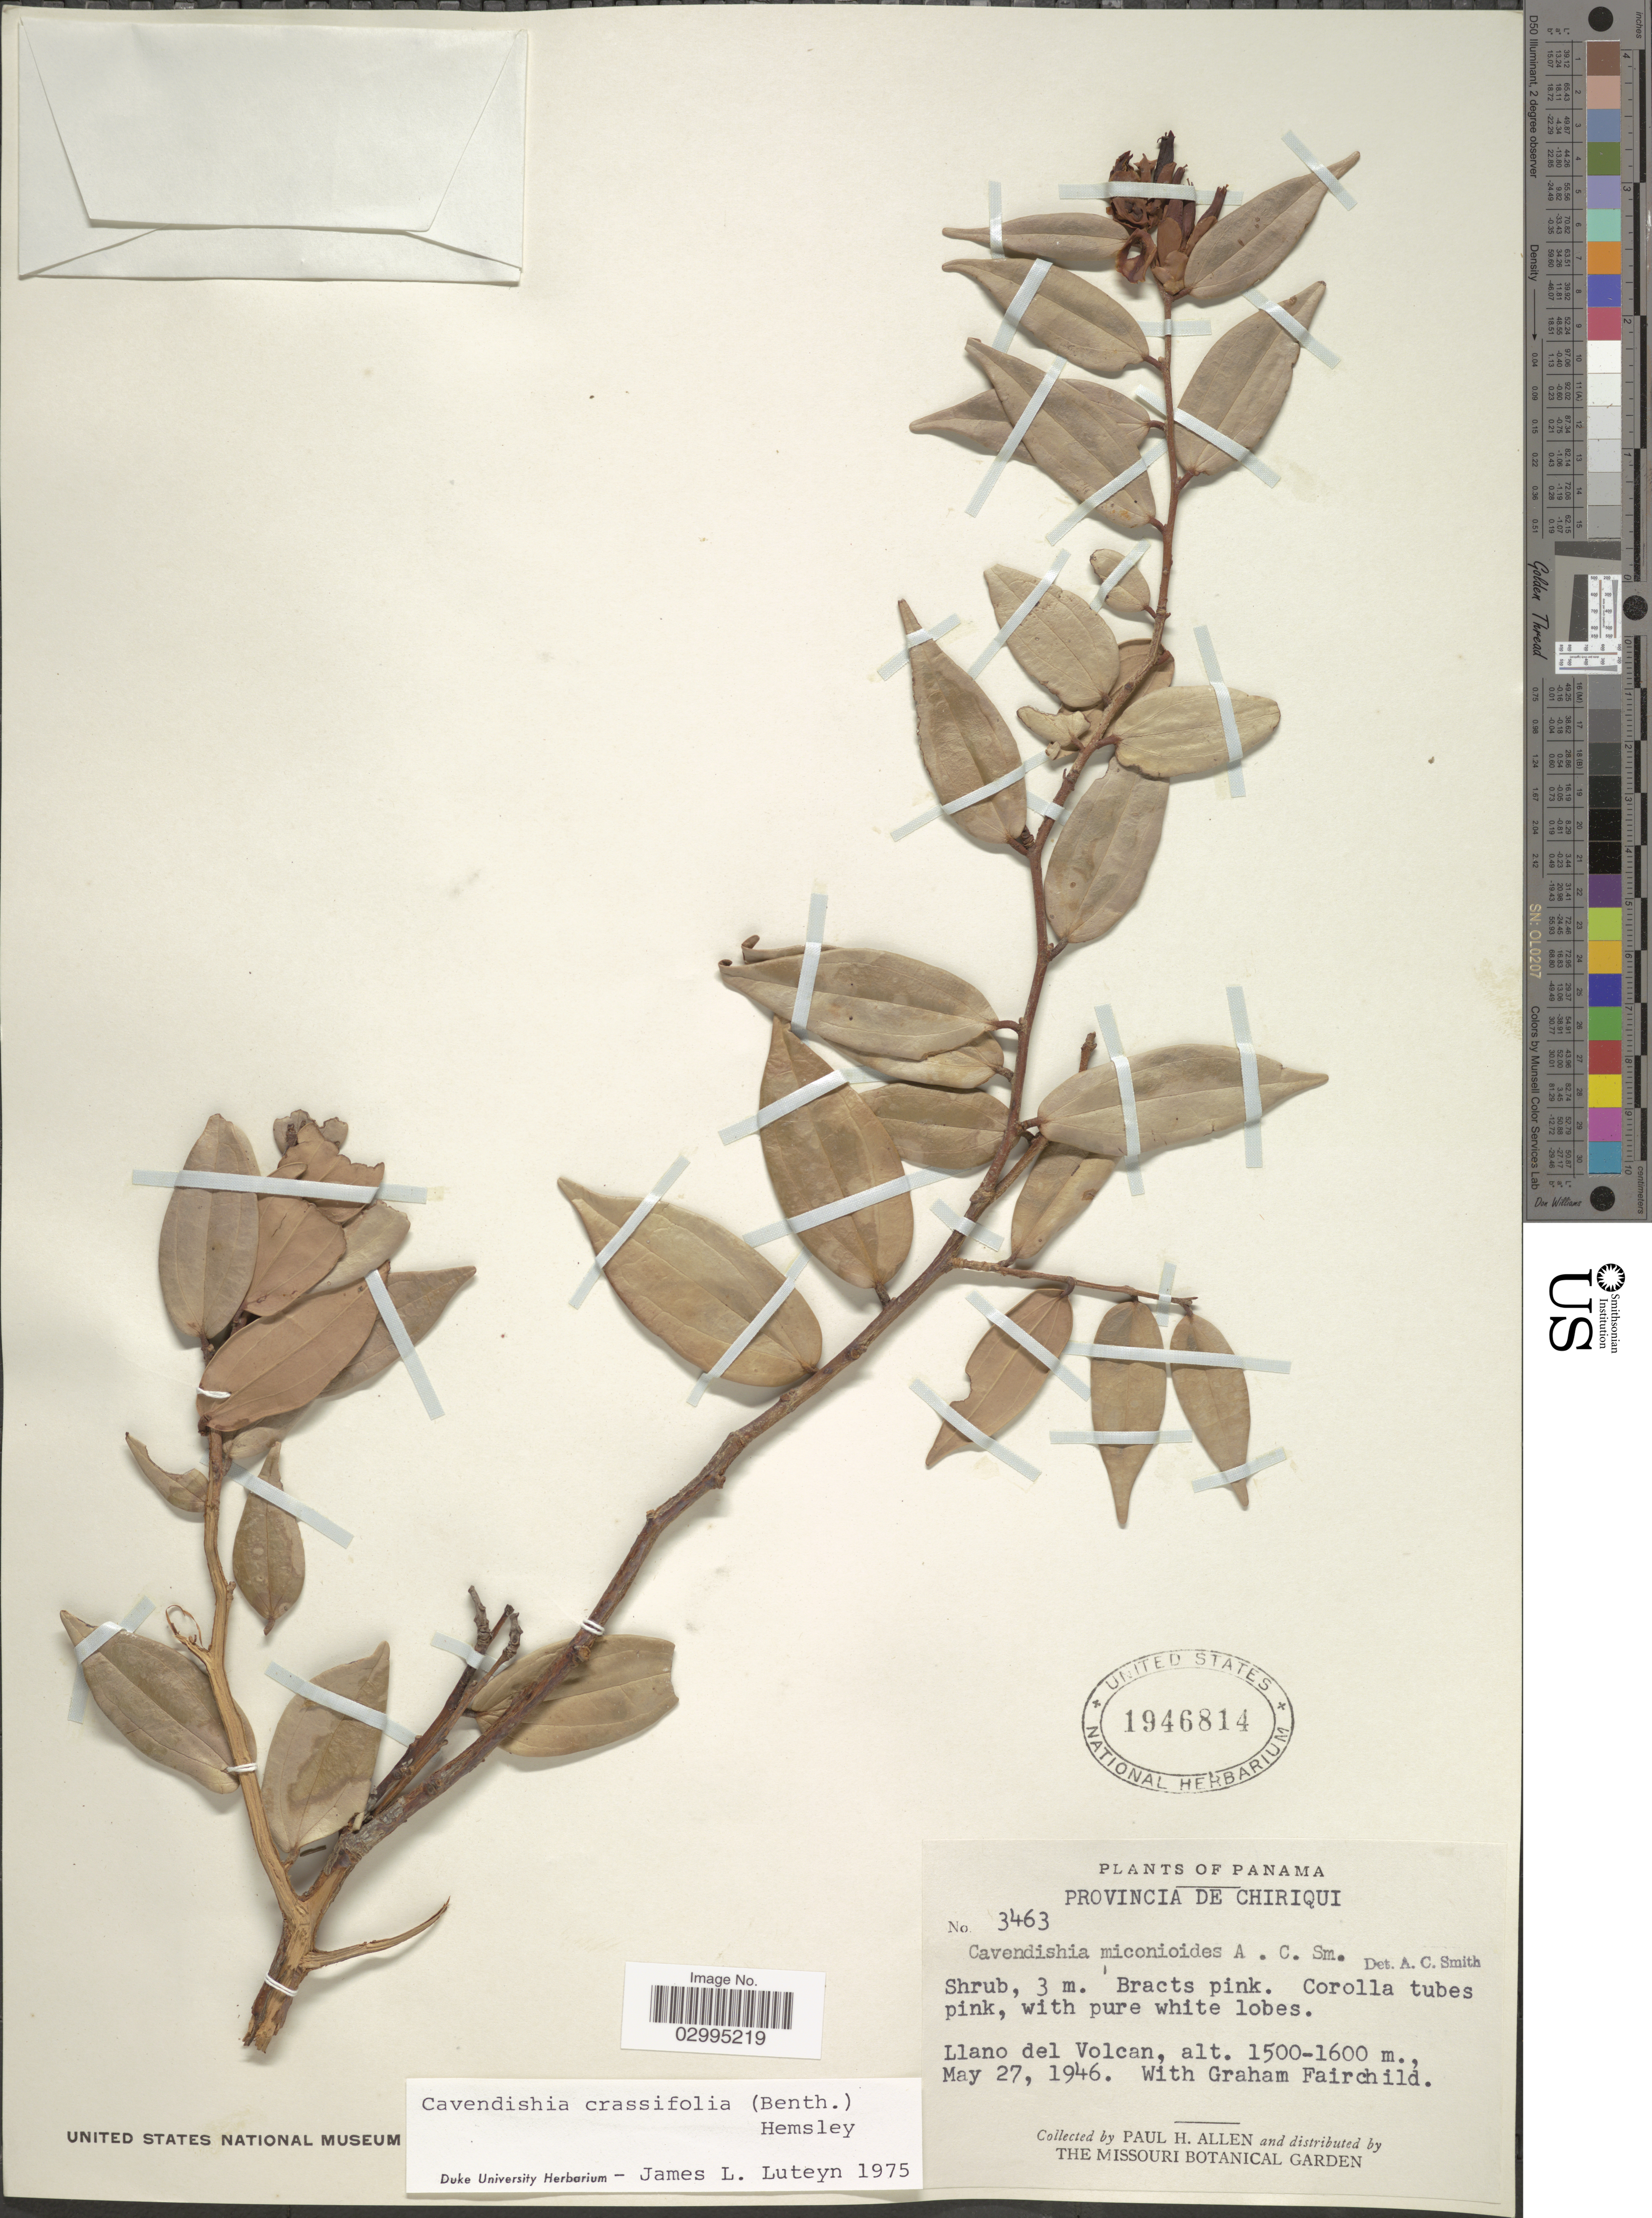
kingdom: Plantae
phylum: Tracheophyta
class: Magnoliopsida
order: Ericales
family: Ericaceae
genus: Cavendishia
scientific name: Cavendishia crassifolia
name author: (Benth.) Hemsl.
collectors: P. H. Allen & G. Fairchild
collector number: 3463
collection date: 1946-05-27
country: Panama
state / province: Chiriqui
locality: Llano del Volcan.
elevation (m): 1500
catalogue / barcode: US 1946814